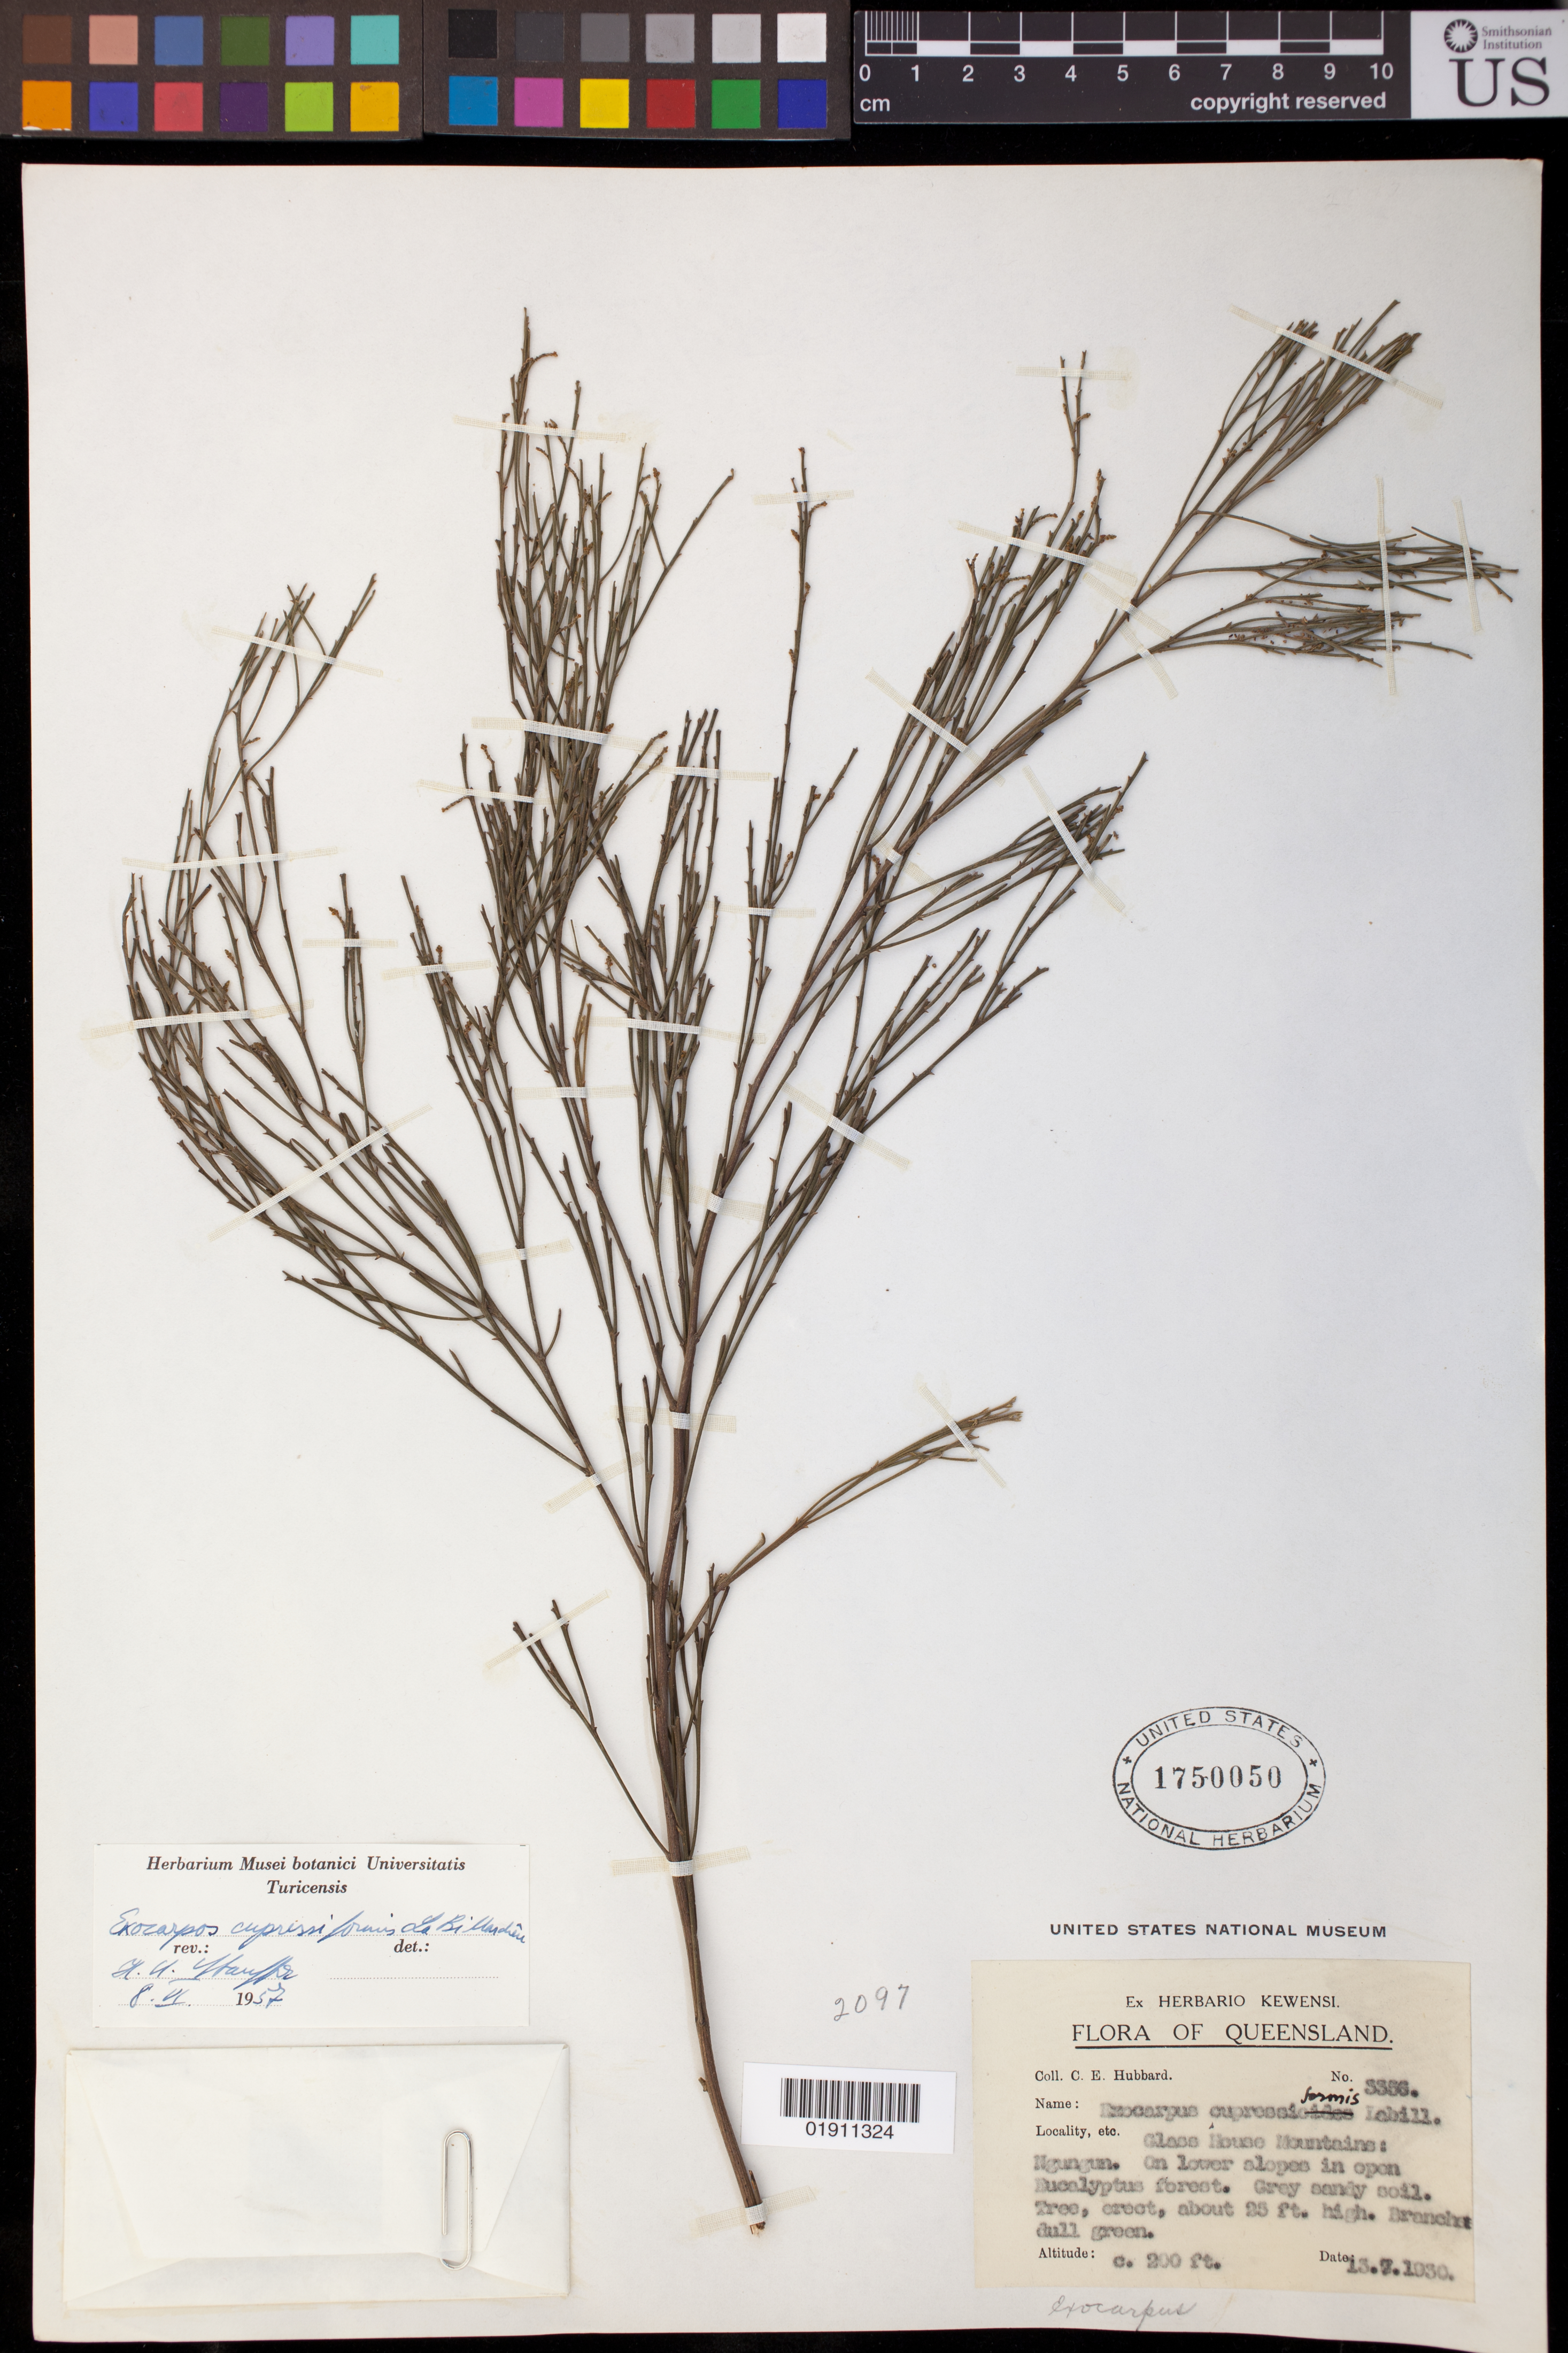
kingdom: Plantae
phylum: Tracheophyta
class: Magnoliopsida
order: Santalales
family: Santalaceae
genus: Exocarpos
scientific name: Exocarpos cupressiformis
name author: Labill.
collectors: C. E. Hubbard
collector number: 3356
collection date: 1930-07-13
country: Australia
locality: Glass House Mountains: Ngungun.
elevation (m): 61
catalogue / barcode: US 1750050